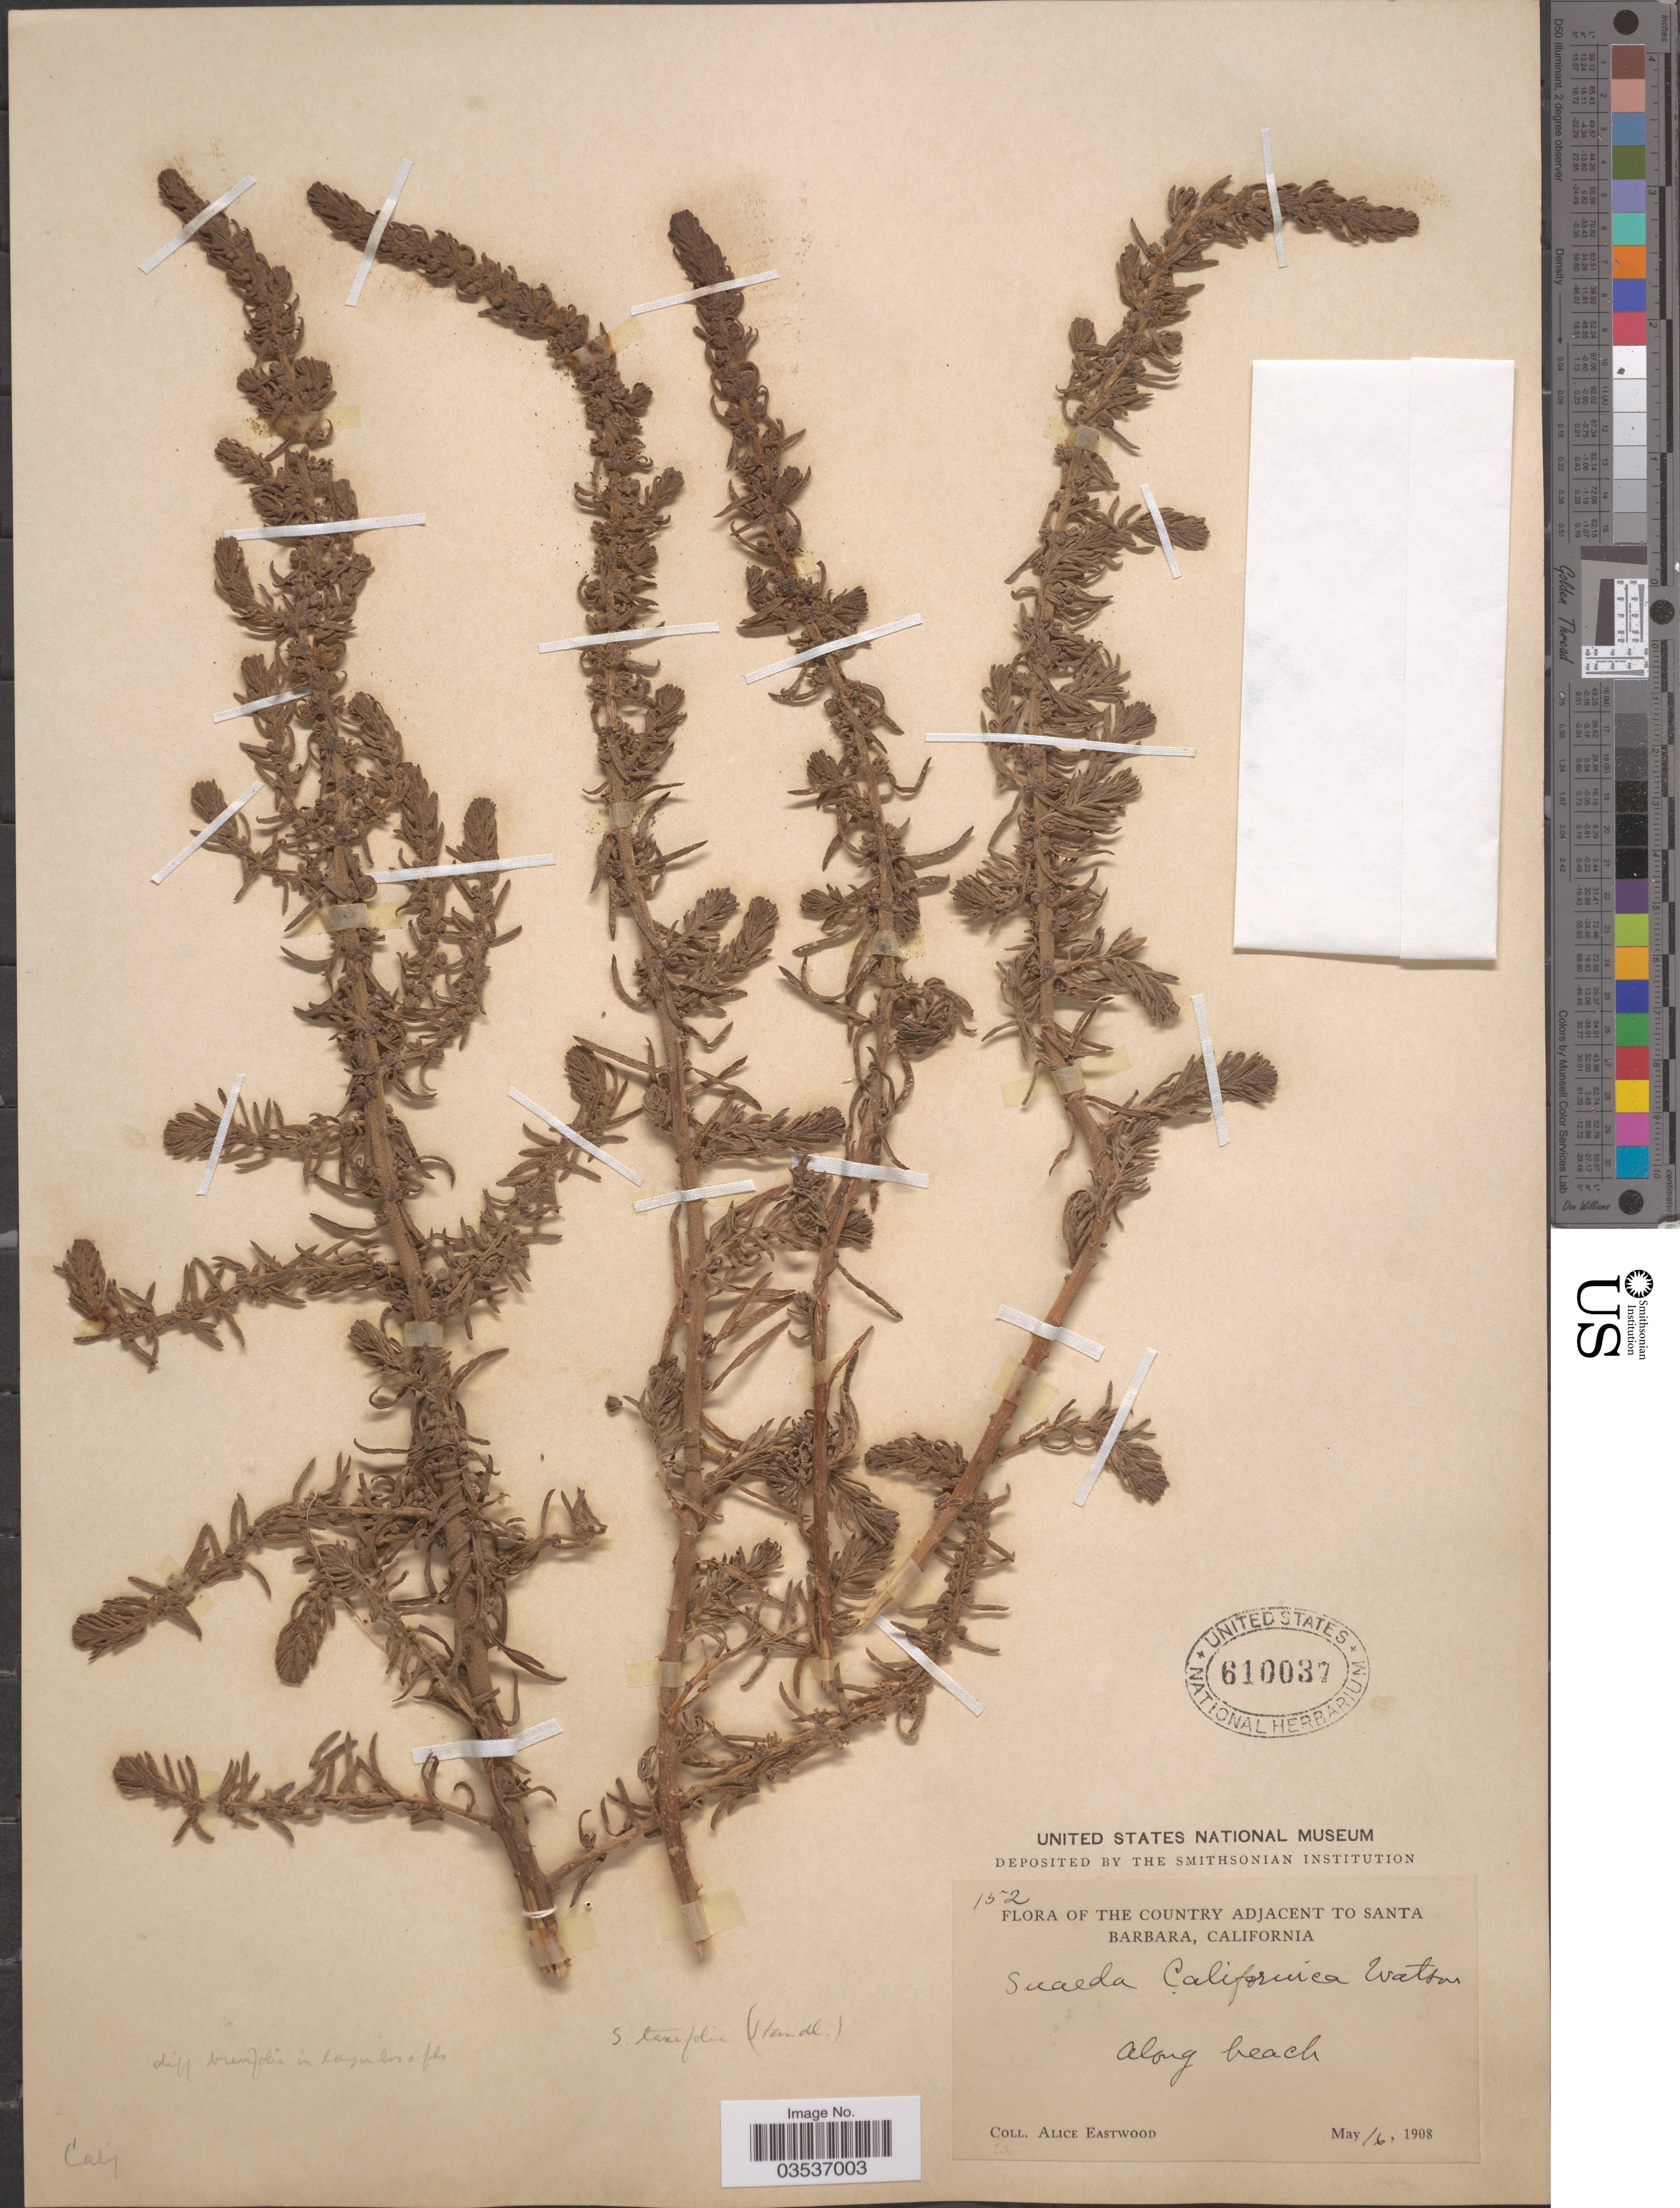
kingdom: Plantae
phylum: Tracheophyta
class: Magnoliopsida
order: Caryophyllales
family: Amaranthaceae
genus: Suaeda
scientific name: Suaeda taxifolia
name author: (Standl.) Standl.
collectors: A. Eastwood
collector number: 152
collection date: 1908-05-16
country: United States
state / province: California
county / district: Santa Barbara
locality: The country adjacent to Santa Barbara. Along beach.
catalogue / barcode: US 610037